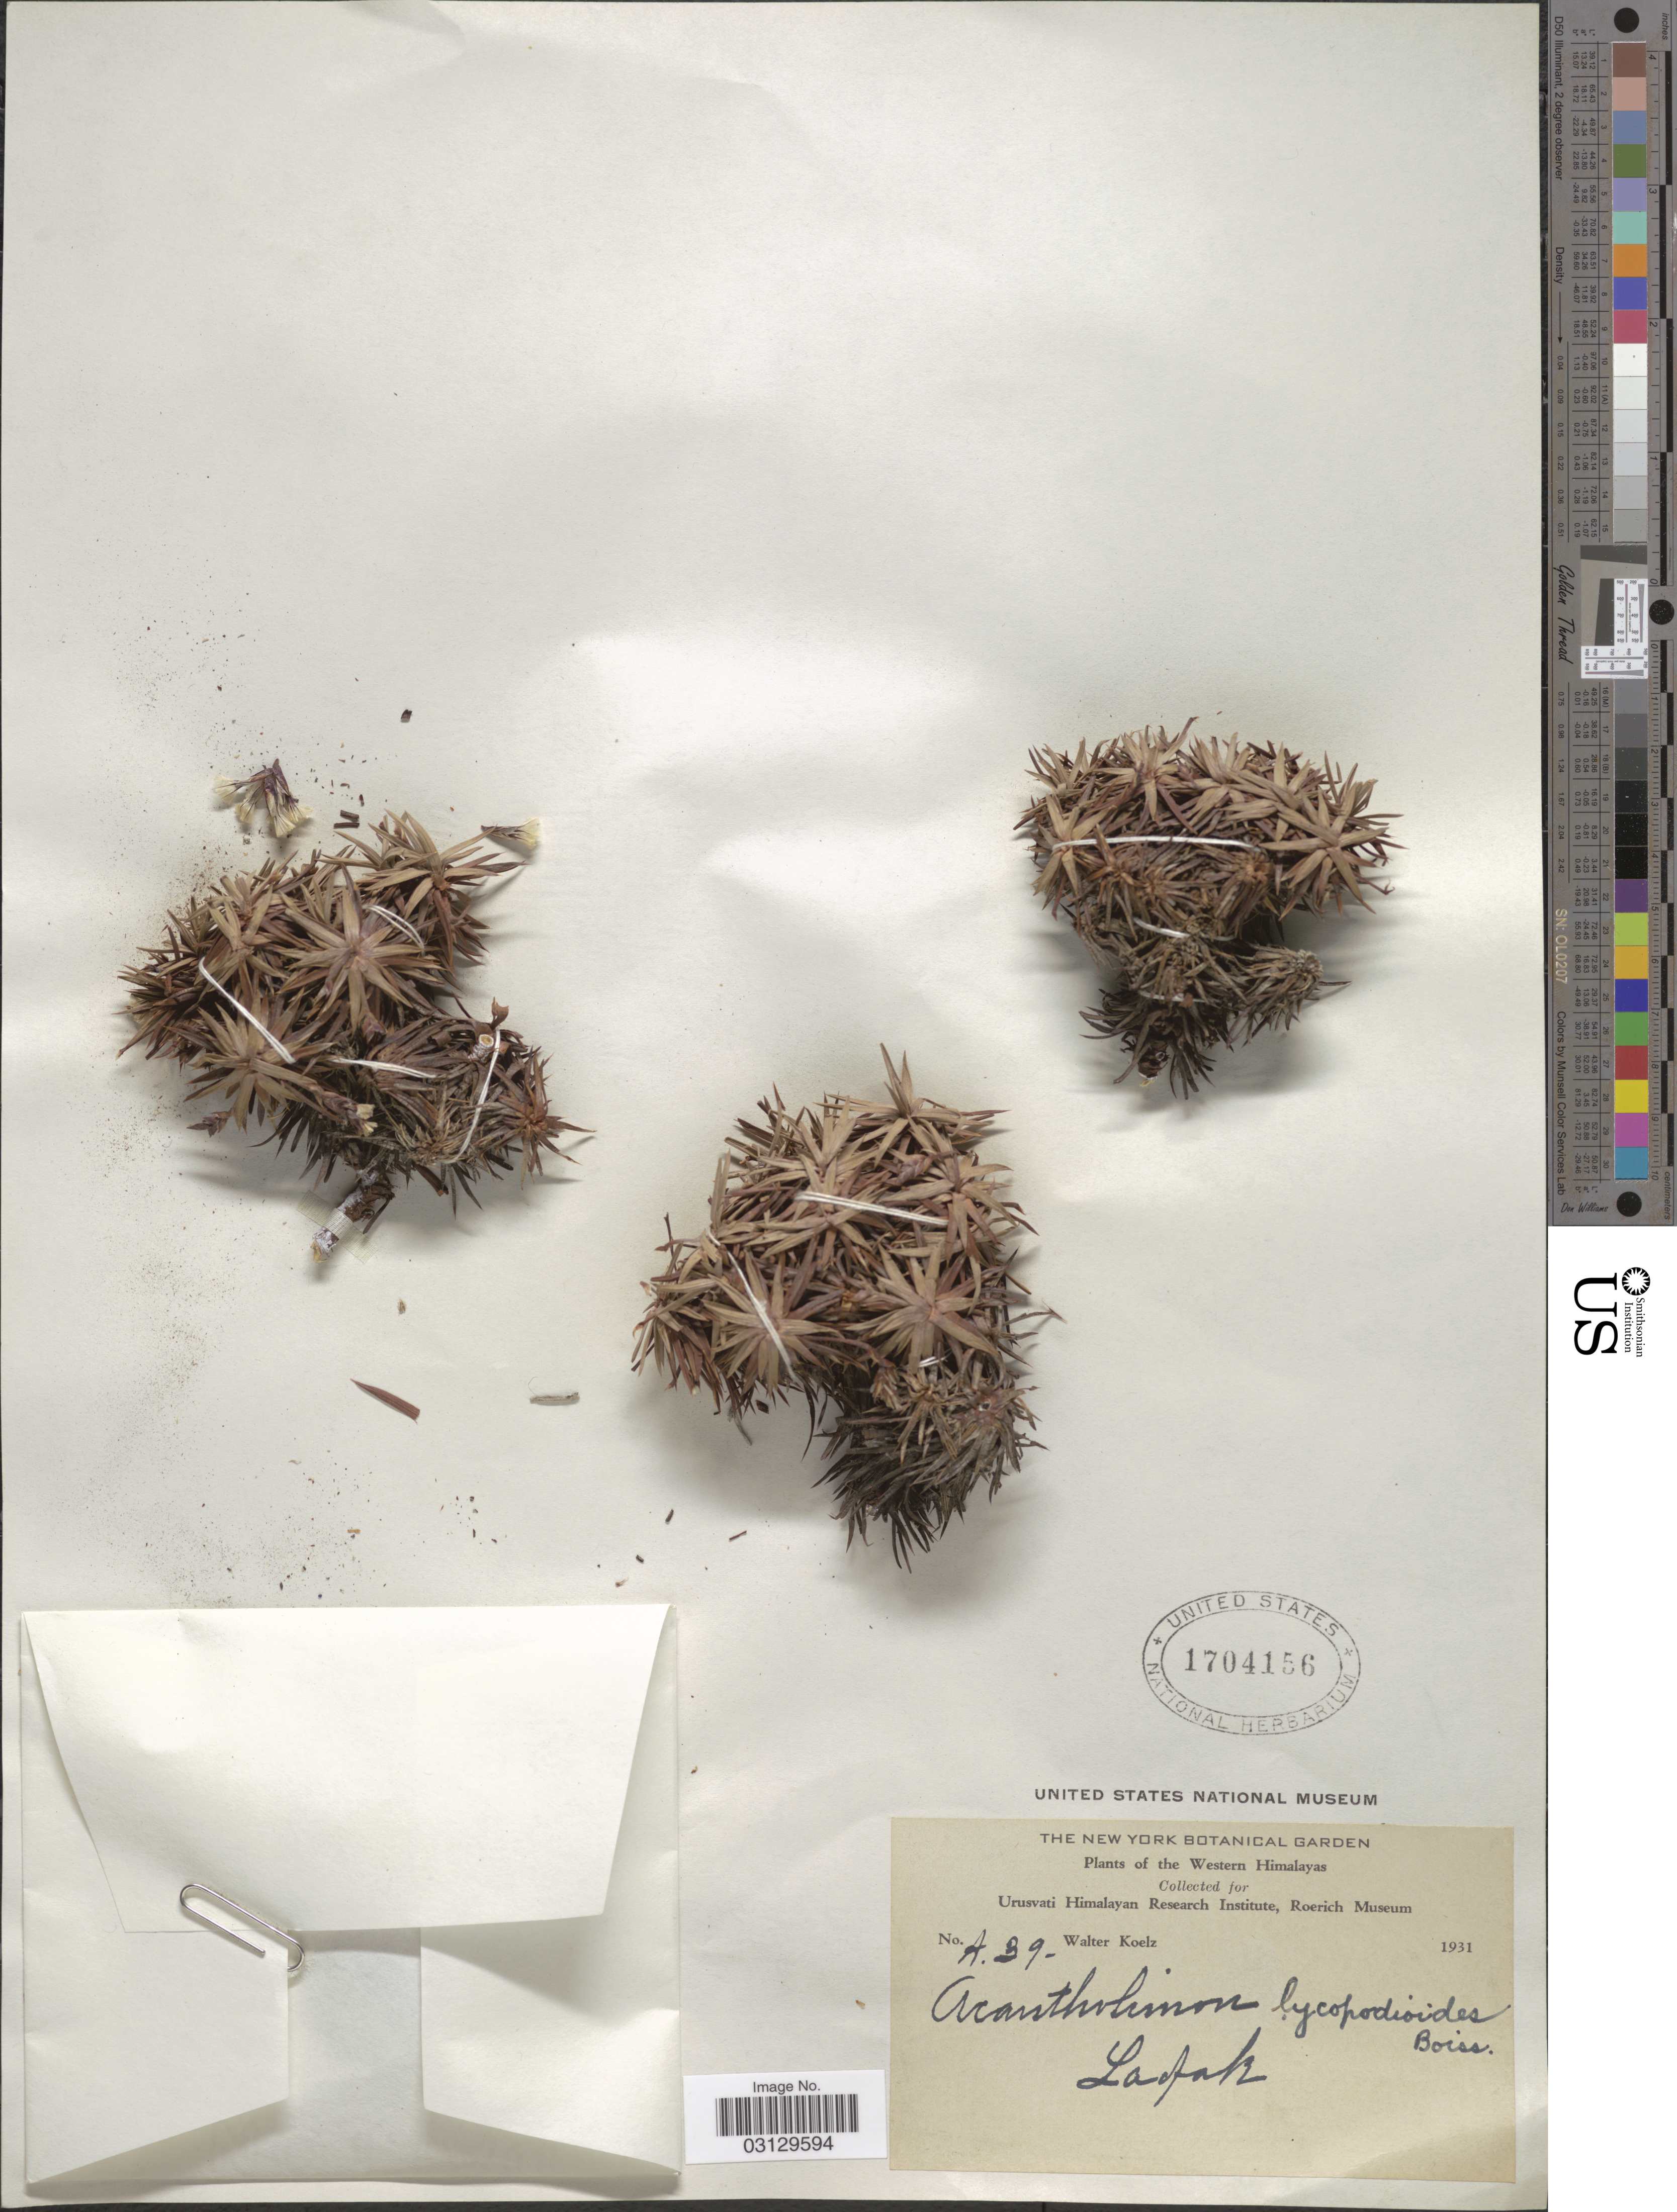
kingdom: Plantae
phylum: Tracheophyta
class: Magnoliopsida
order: Caryophyllales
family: Plumbaginaceae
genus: Acantholimon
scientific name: Acantholimon lycopodioides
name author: (Girard) Boiss.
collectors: W. N. Koelz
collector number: A39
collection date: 1931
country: India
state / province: Ladakh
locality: Western Himalayas. Ladak.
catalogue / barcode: US 1704156